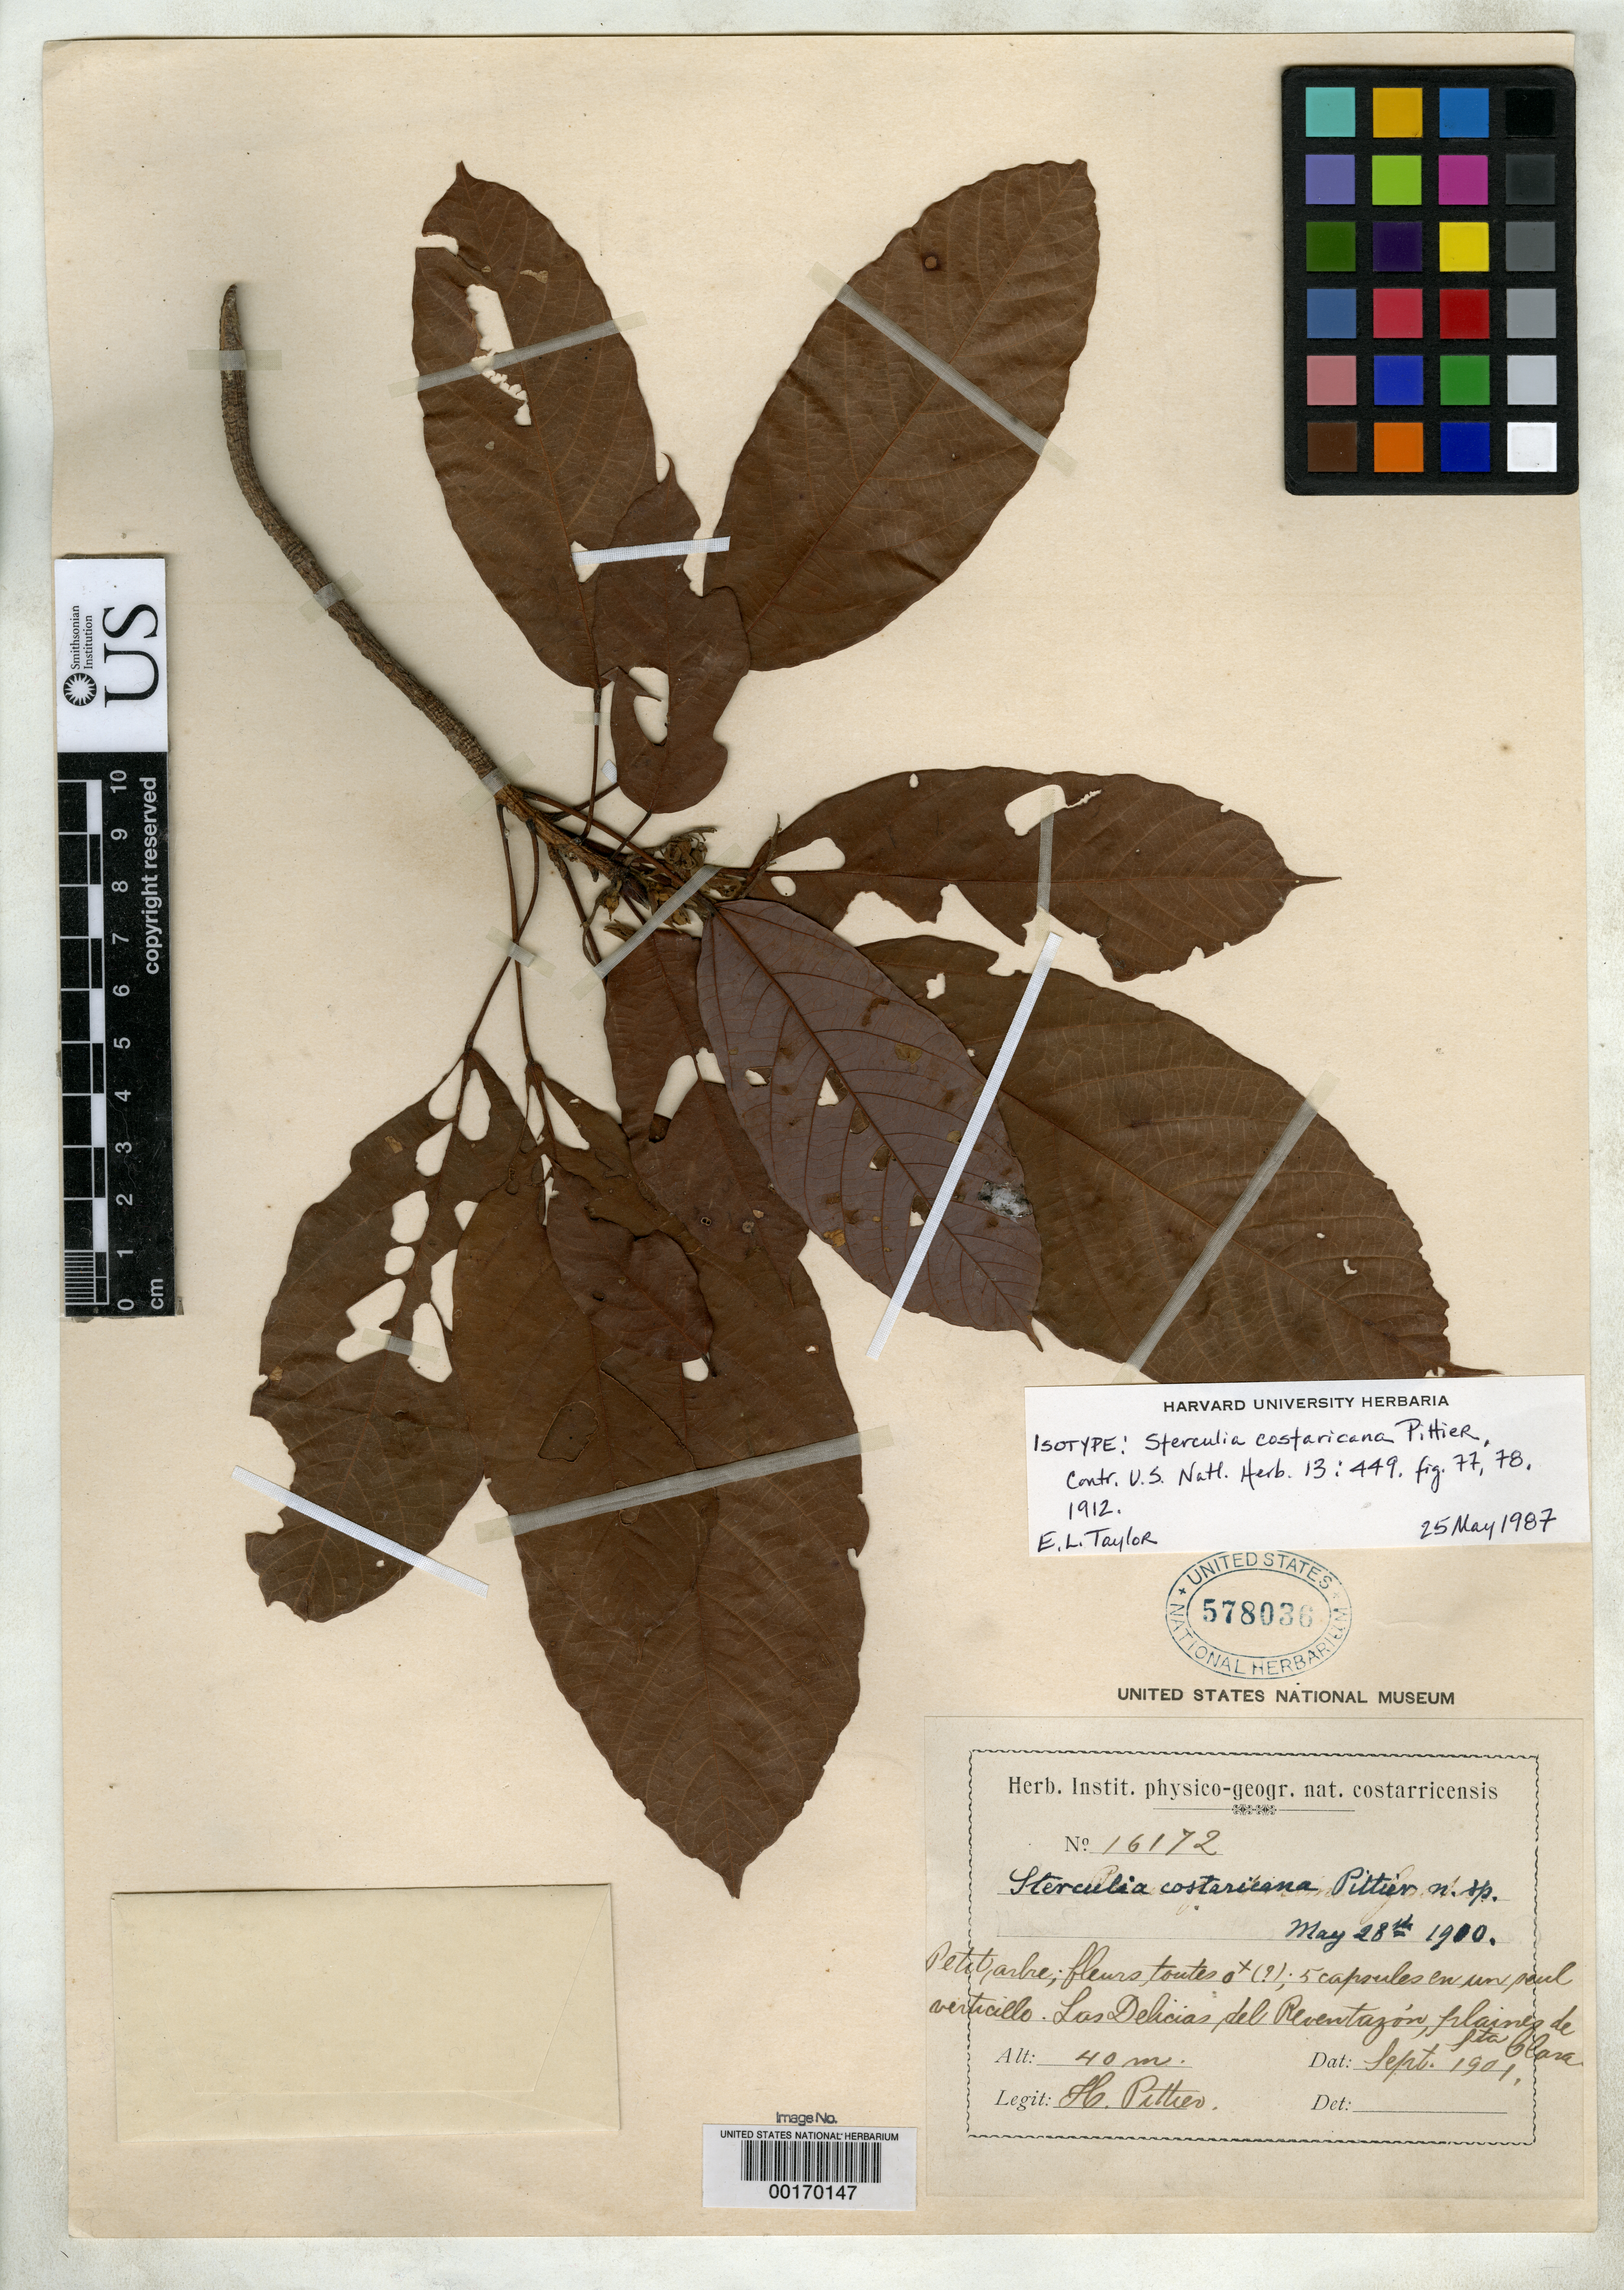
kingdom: Plantae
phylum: Tracheophyta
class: Magnoliopsida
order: Malvales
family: Malvaceae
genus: Sterculia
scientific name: Sterculia costaricana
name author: Pittier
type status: Isotype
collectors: H. F. Pittier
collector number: Inst. Costa Rica 16172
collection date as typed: Sep 1901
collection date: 1901-09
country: Costa Rica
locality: Las Delicias del Reventazon, plains of Santa Clara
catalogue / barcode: US 578036